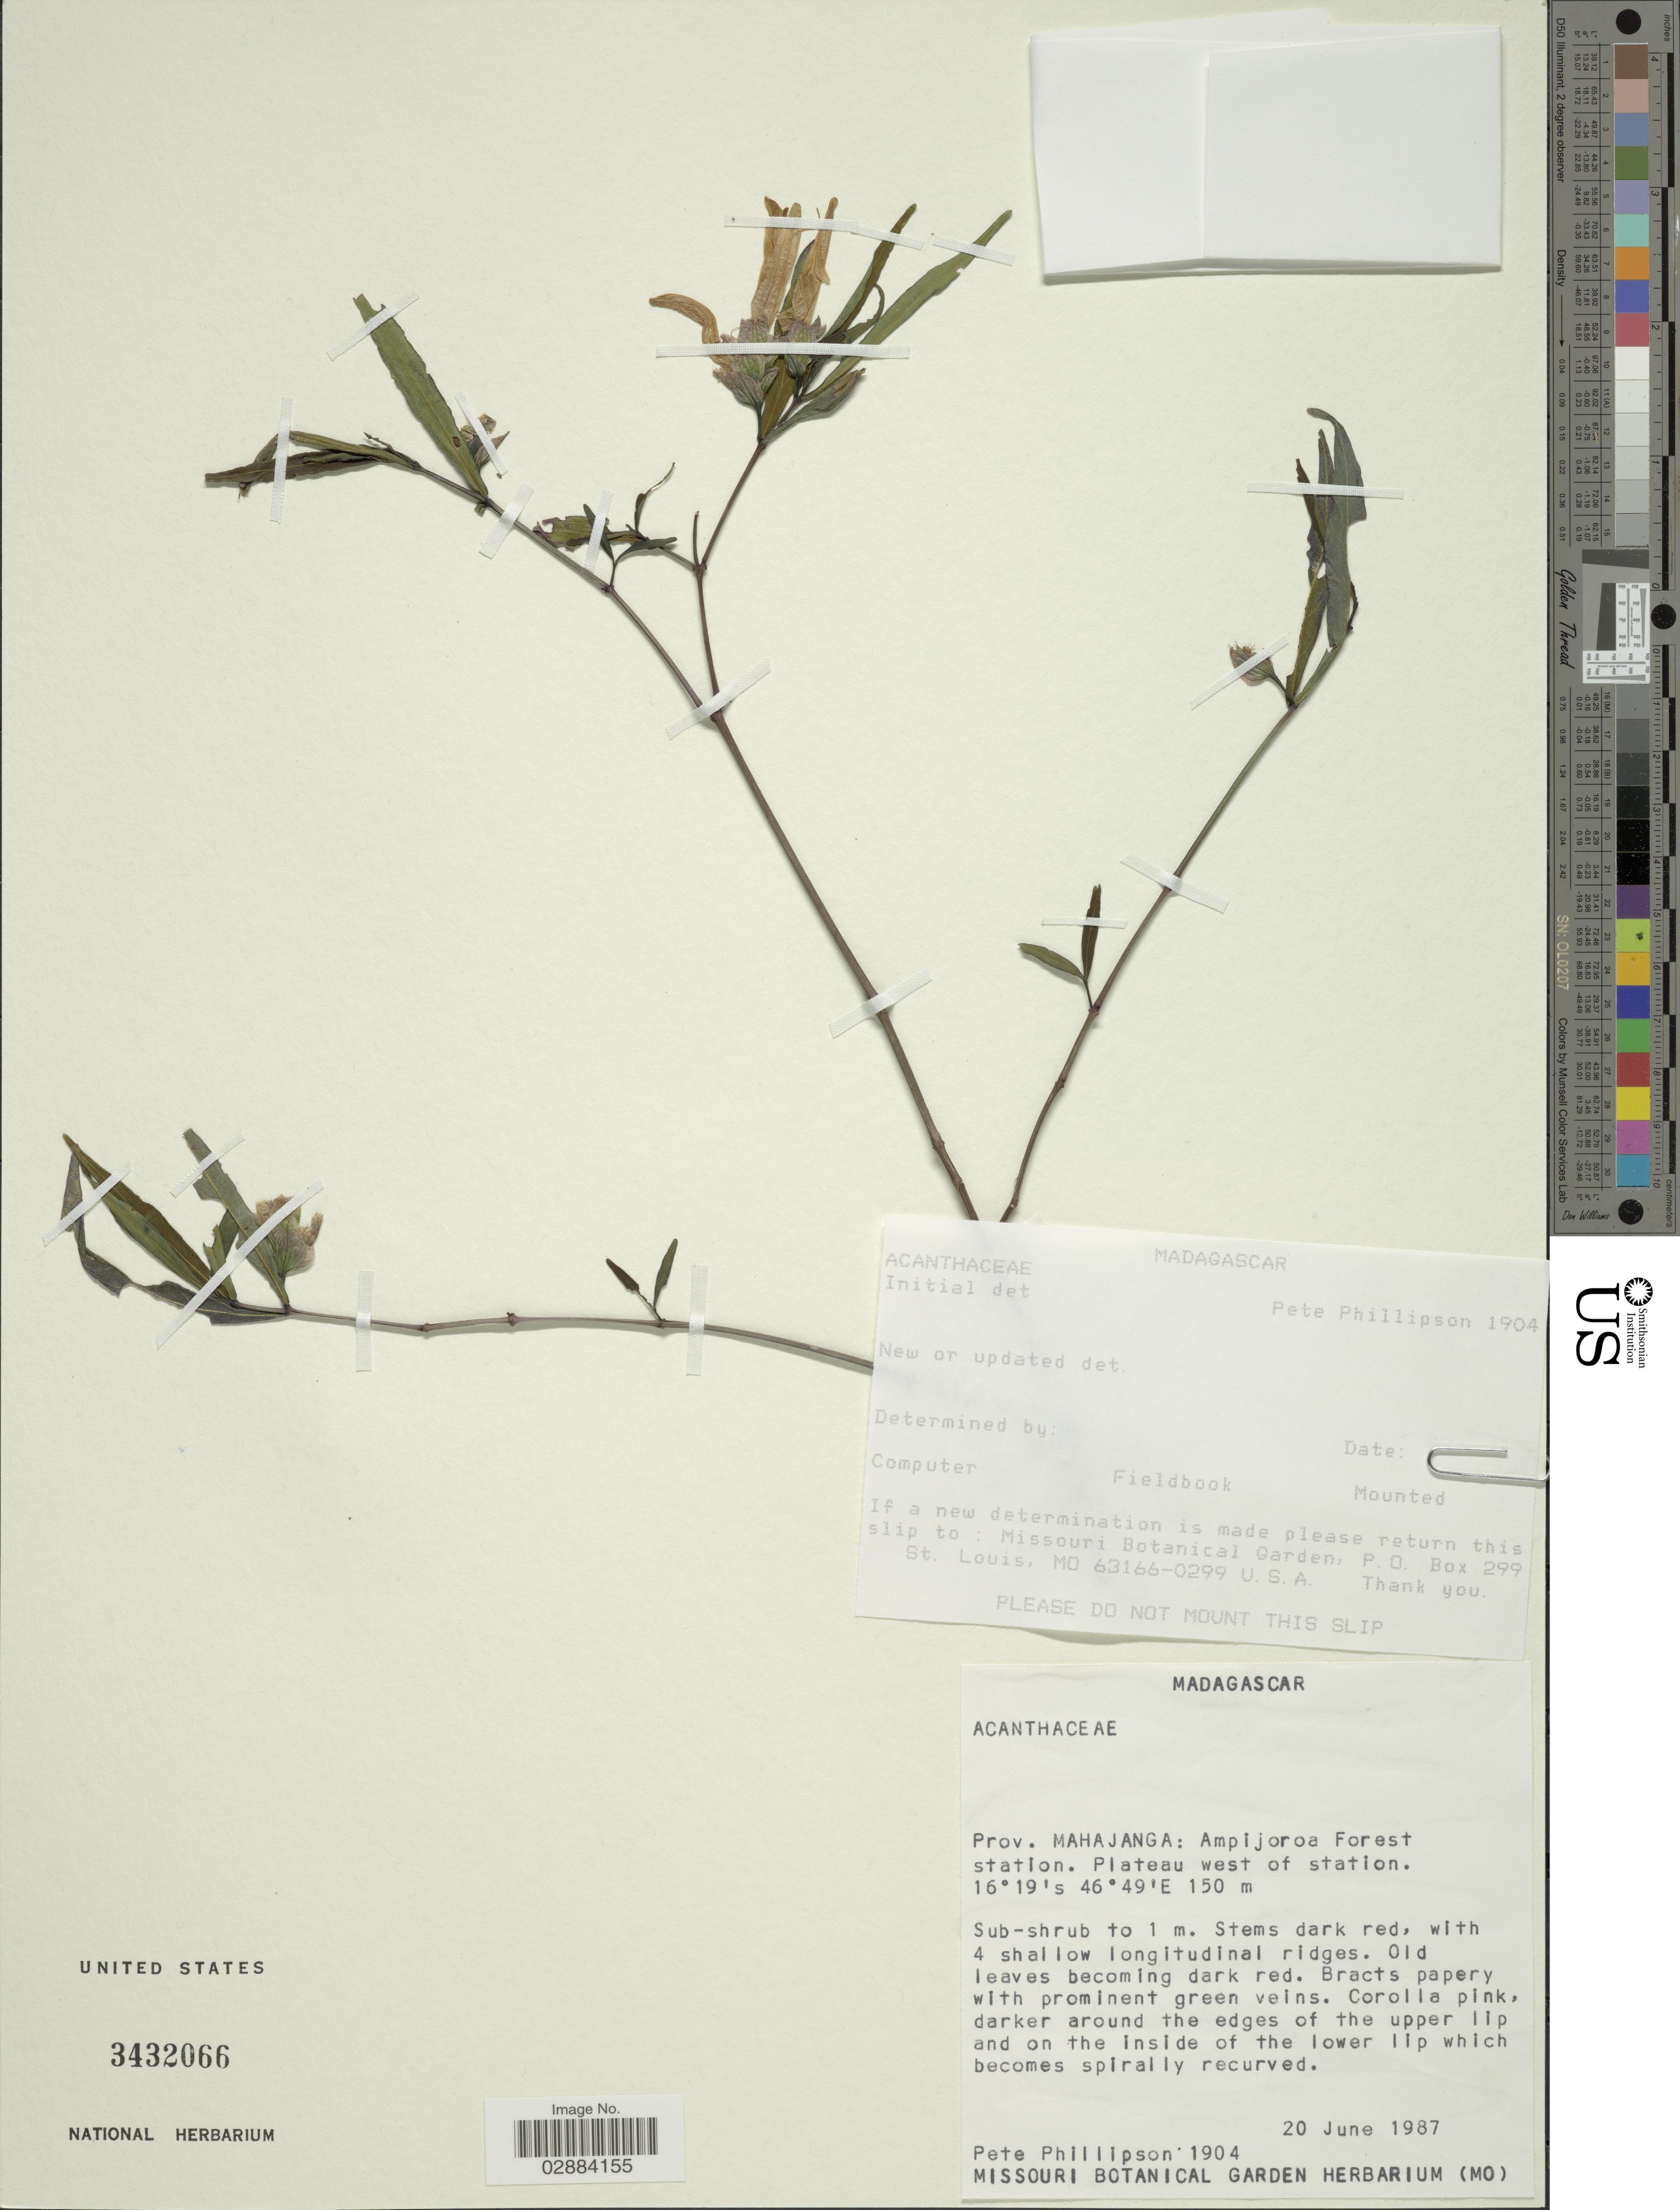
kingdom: Plantae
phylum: Tracheophyta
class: Magnoliopsida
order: Lamiales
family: Acanthaceae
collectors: P. B. Phillipson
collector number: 1904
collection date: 1978-06-20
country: Madagascar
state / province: Boeny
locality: Prov. Mahajanga: Ampijoroa Forest station.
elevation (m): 150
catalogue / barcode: US 3432066